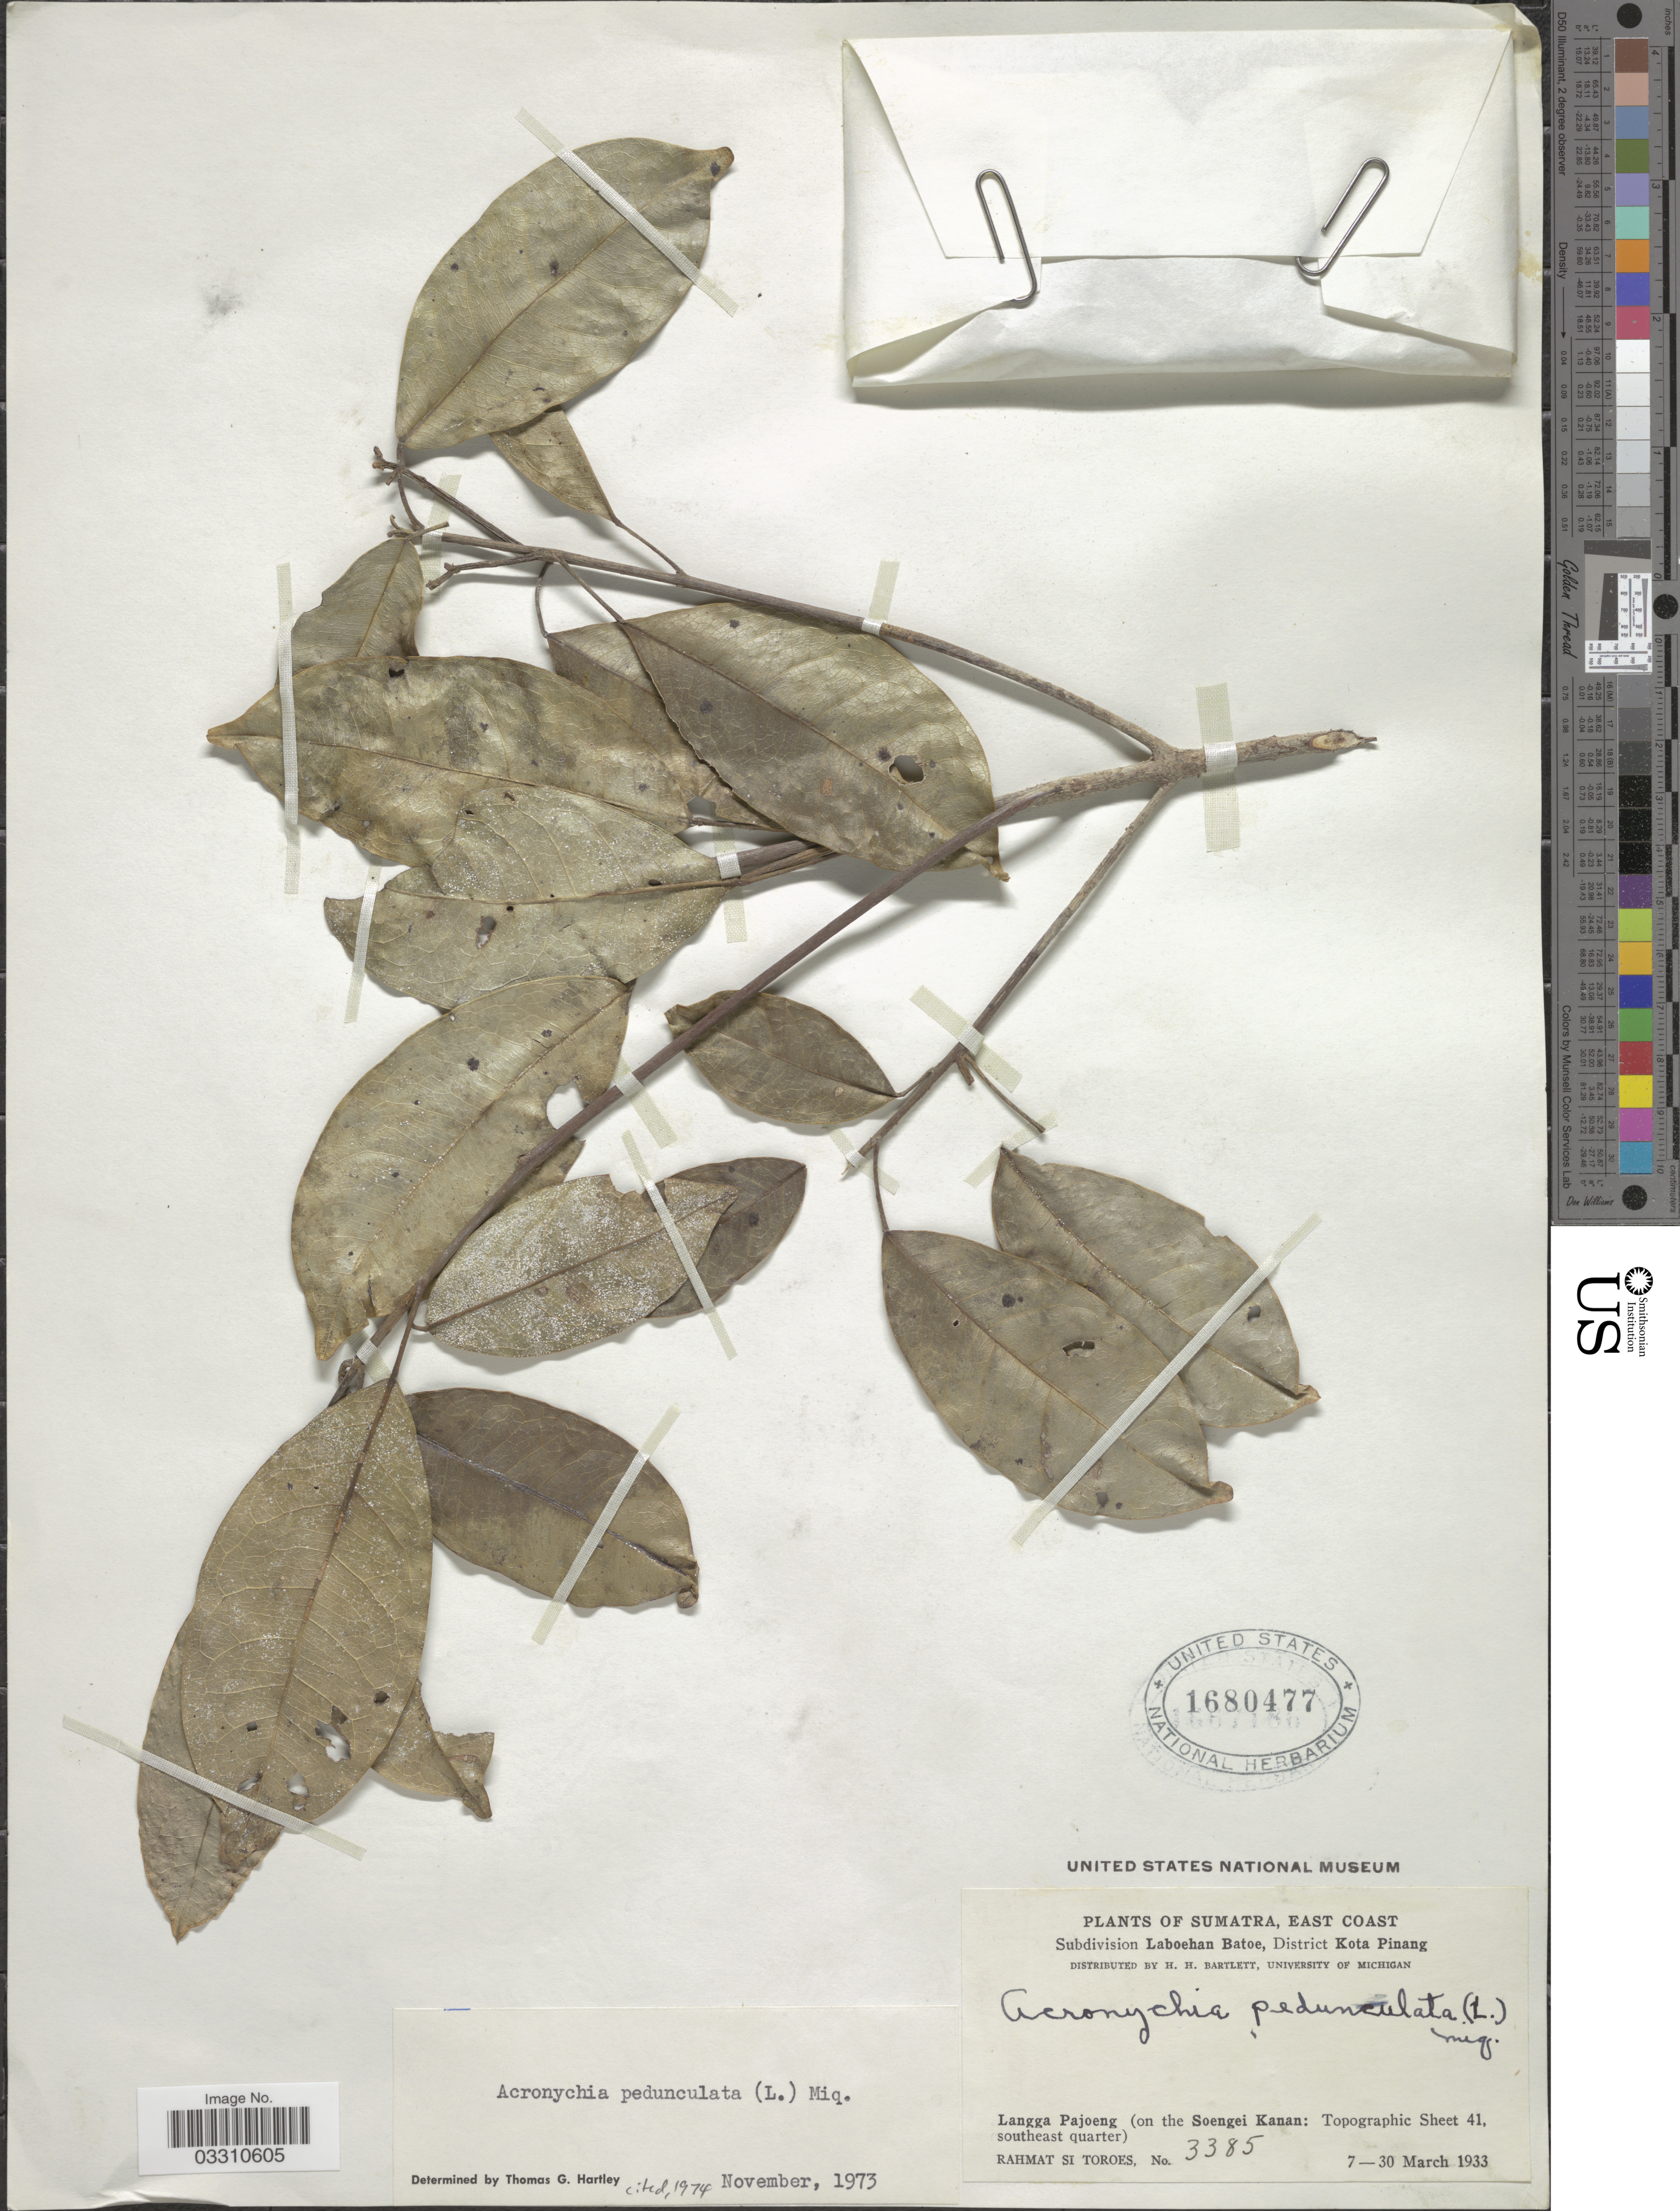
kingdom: Plantae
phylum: Tracheophyta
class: Magnoliopsida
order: Sapindales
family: Rutaceae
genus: Acronychia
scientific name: Acronychia pedunculata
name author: (L.) Miq.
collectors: Rahmat Si Boeea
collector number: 3385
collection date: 1933-03-07/1933-03-30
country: Indonesia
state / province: Sumatra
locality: East Coast. Subdivision Laboehan Batoe, District Kota Pinang. Langga Pajoeng (on the Soengei Kanan: Topographic Sheet 41, southeast quarter).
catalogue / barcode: US 1680477